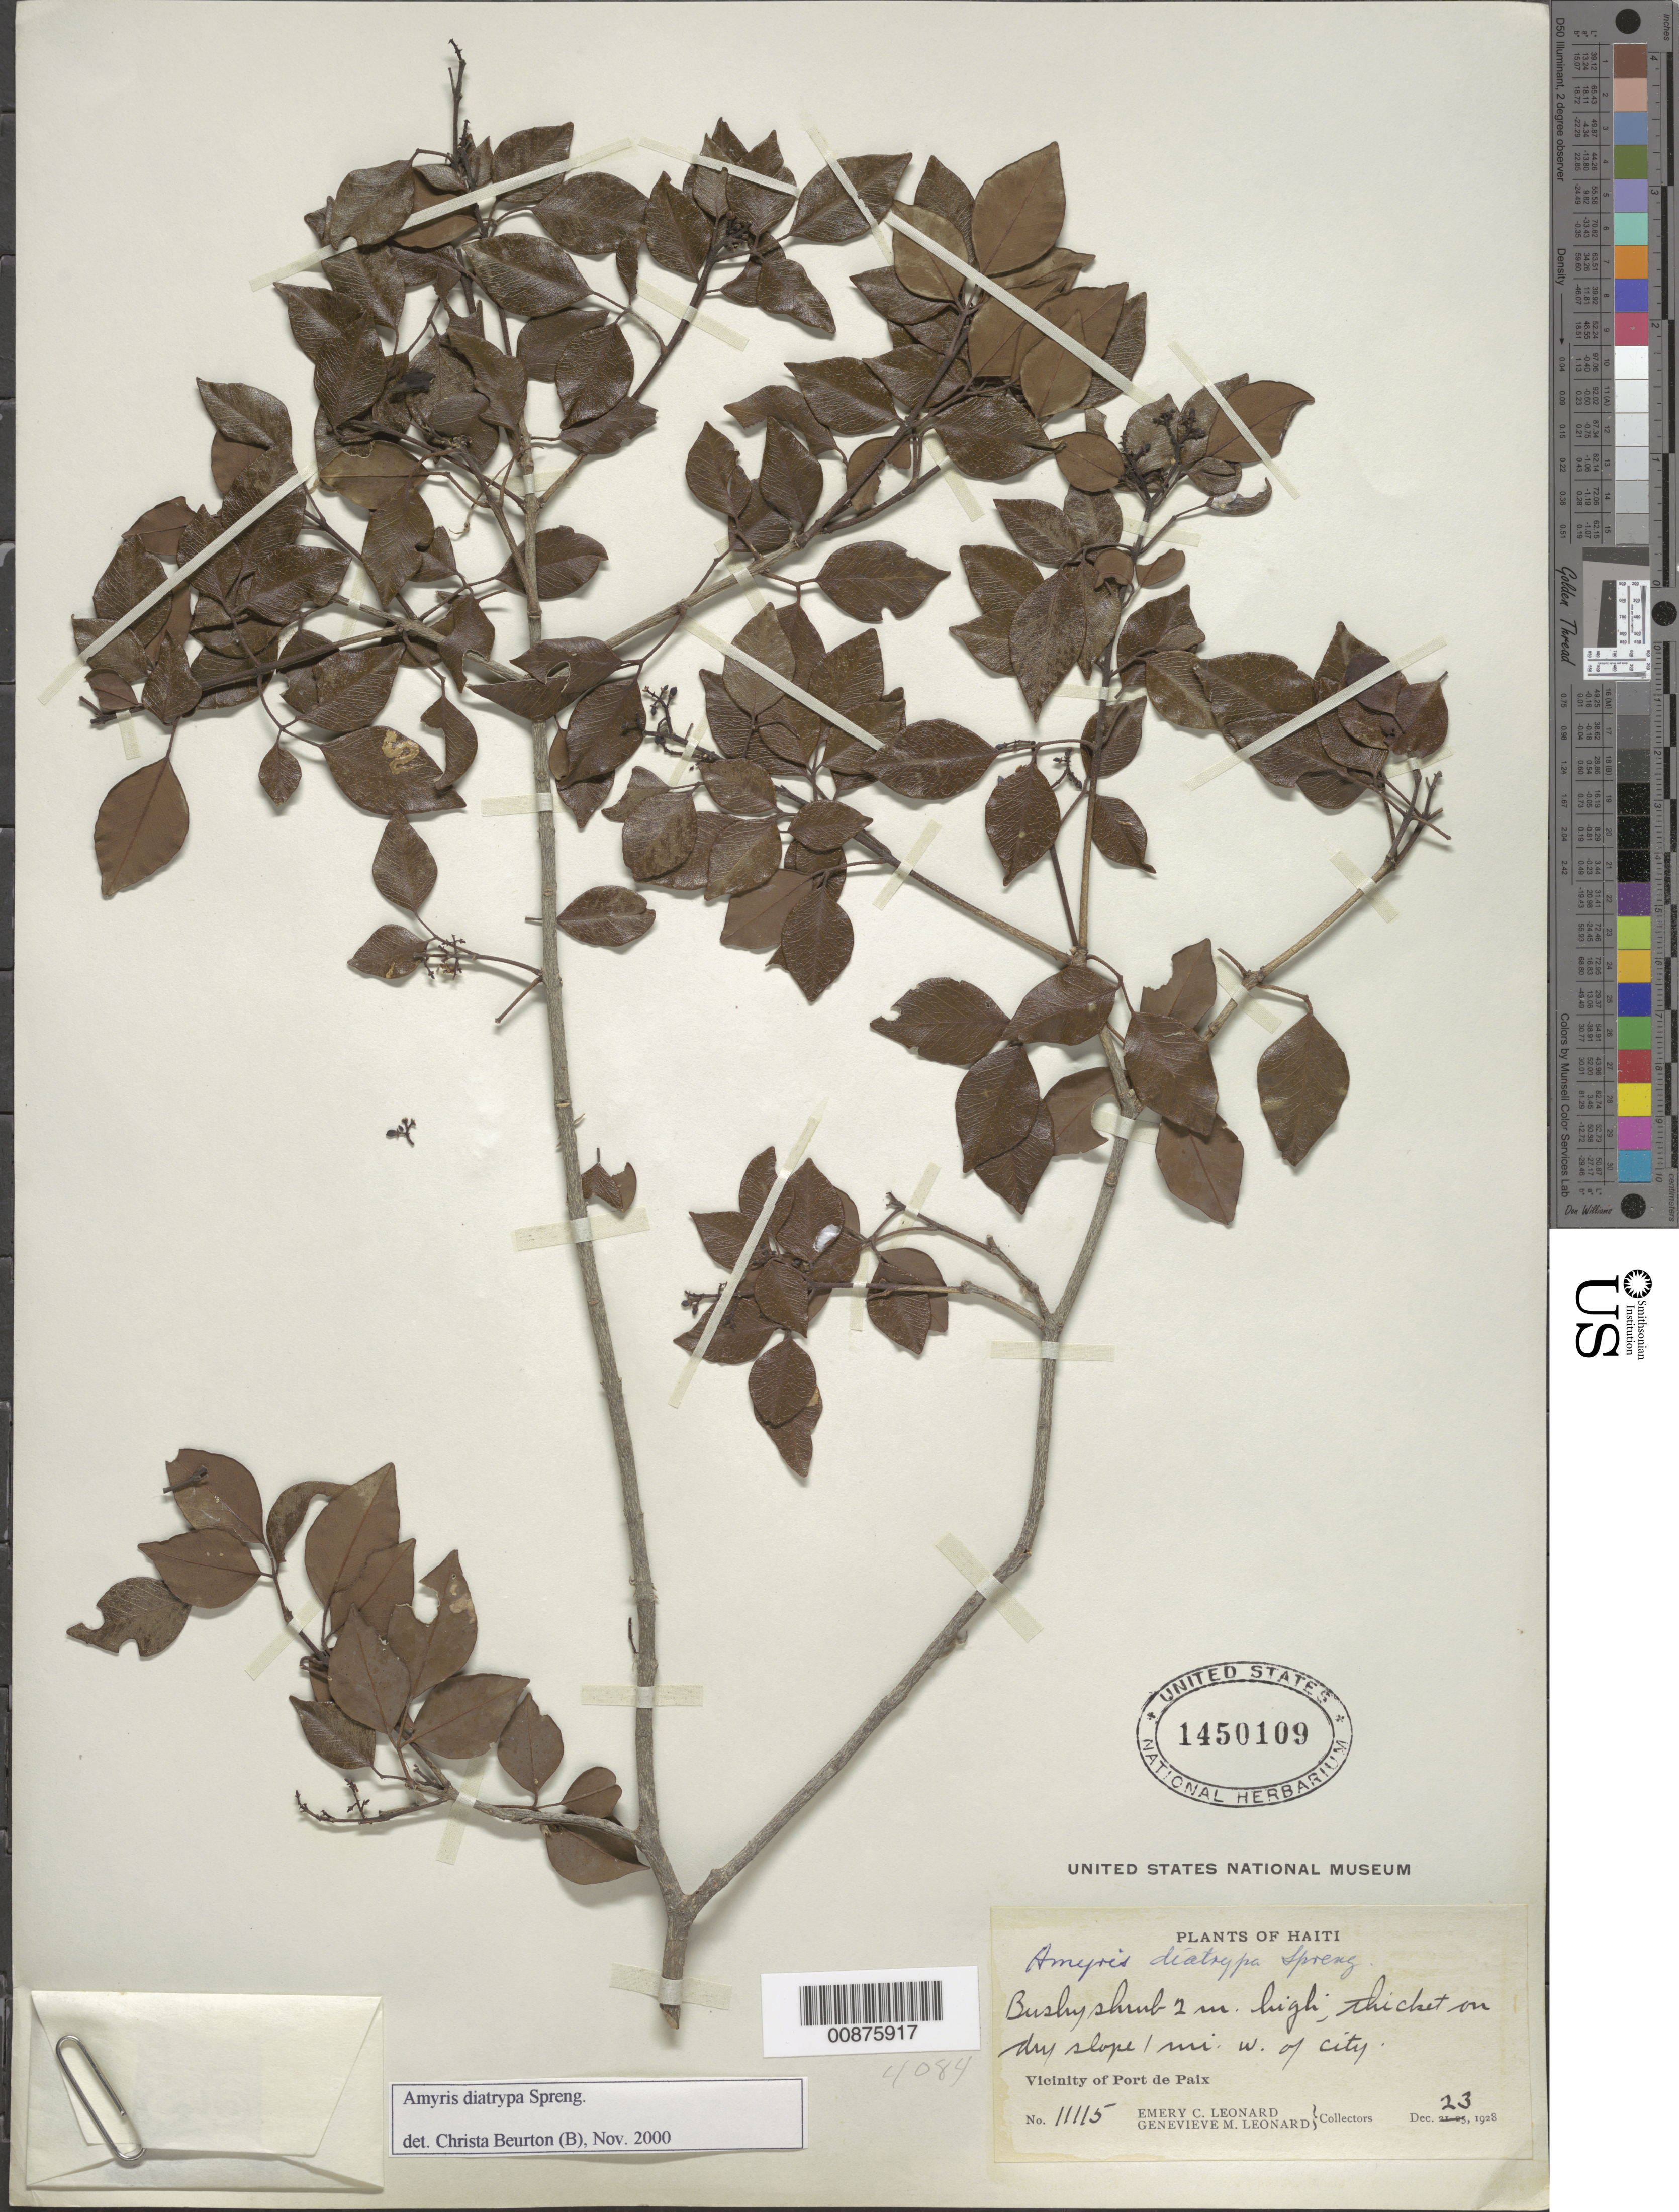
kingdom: Plantae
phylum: Tracheophyta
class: Magnoliopsida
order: Sapindales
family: Rutaceae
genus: Amyris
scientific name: Amyris diatrypa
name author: Spreng.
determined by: Beurton, C.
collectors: E. C. Leonard & G. M. Leonard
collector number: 11115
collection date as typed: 23 Dec 1928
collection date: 1928-12-23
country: Haiti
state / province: Nord-Ouest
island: Hispaniola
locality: Vicinity of Port de Paix, 1 mile W of city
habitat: Thicket on dry slope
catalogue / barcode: US 1450109